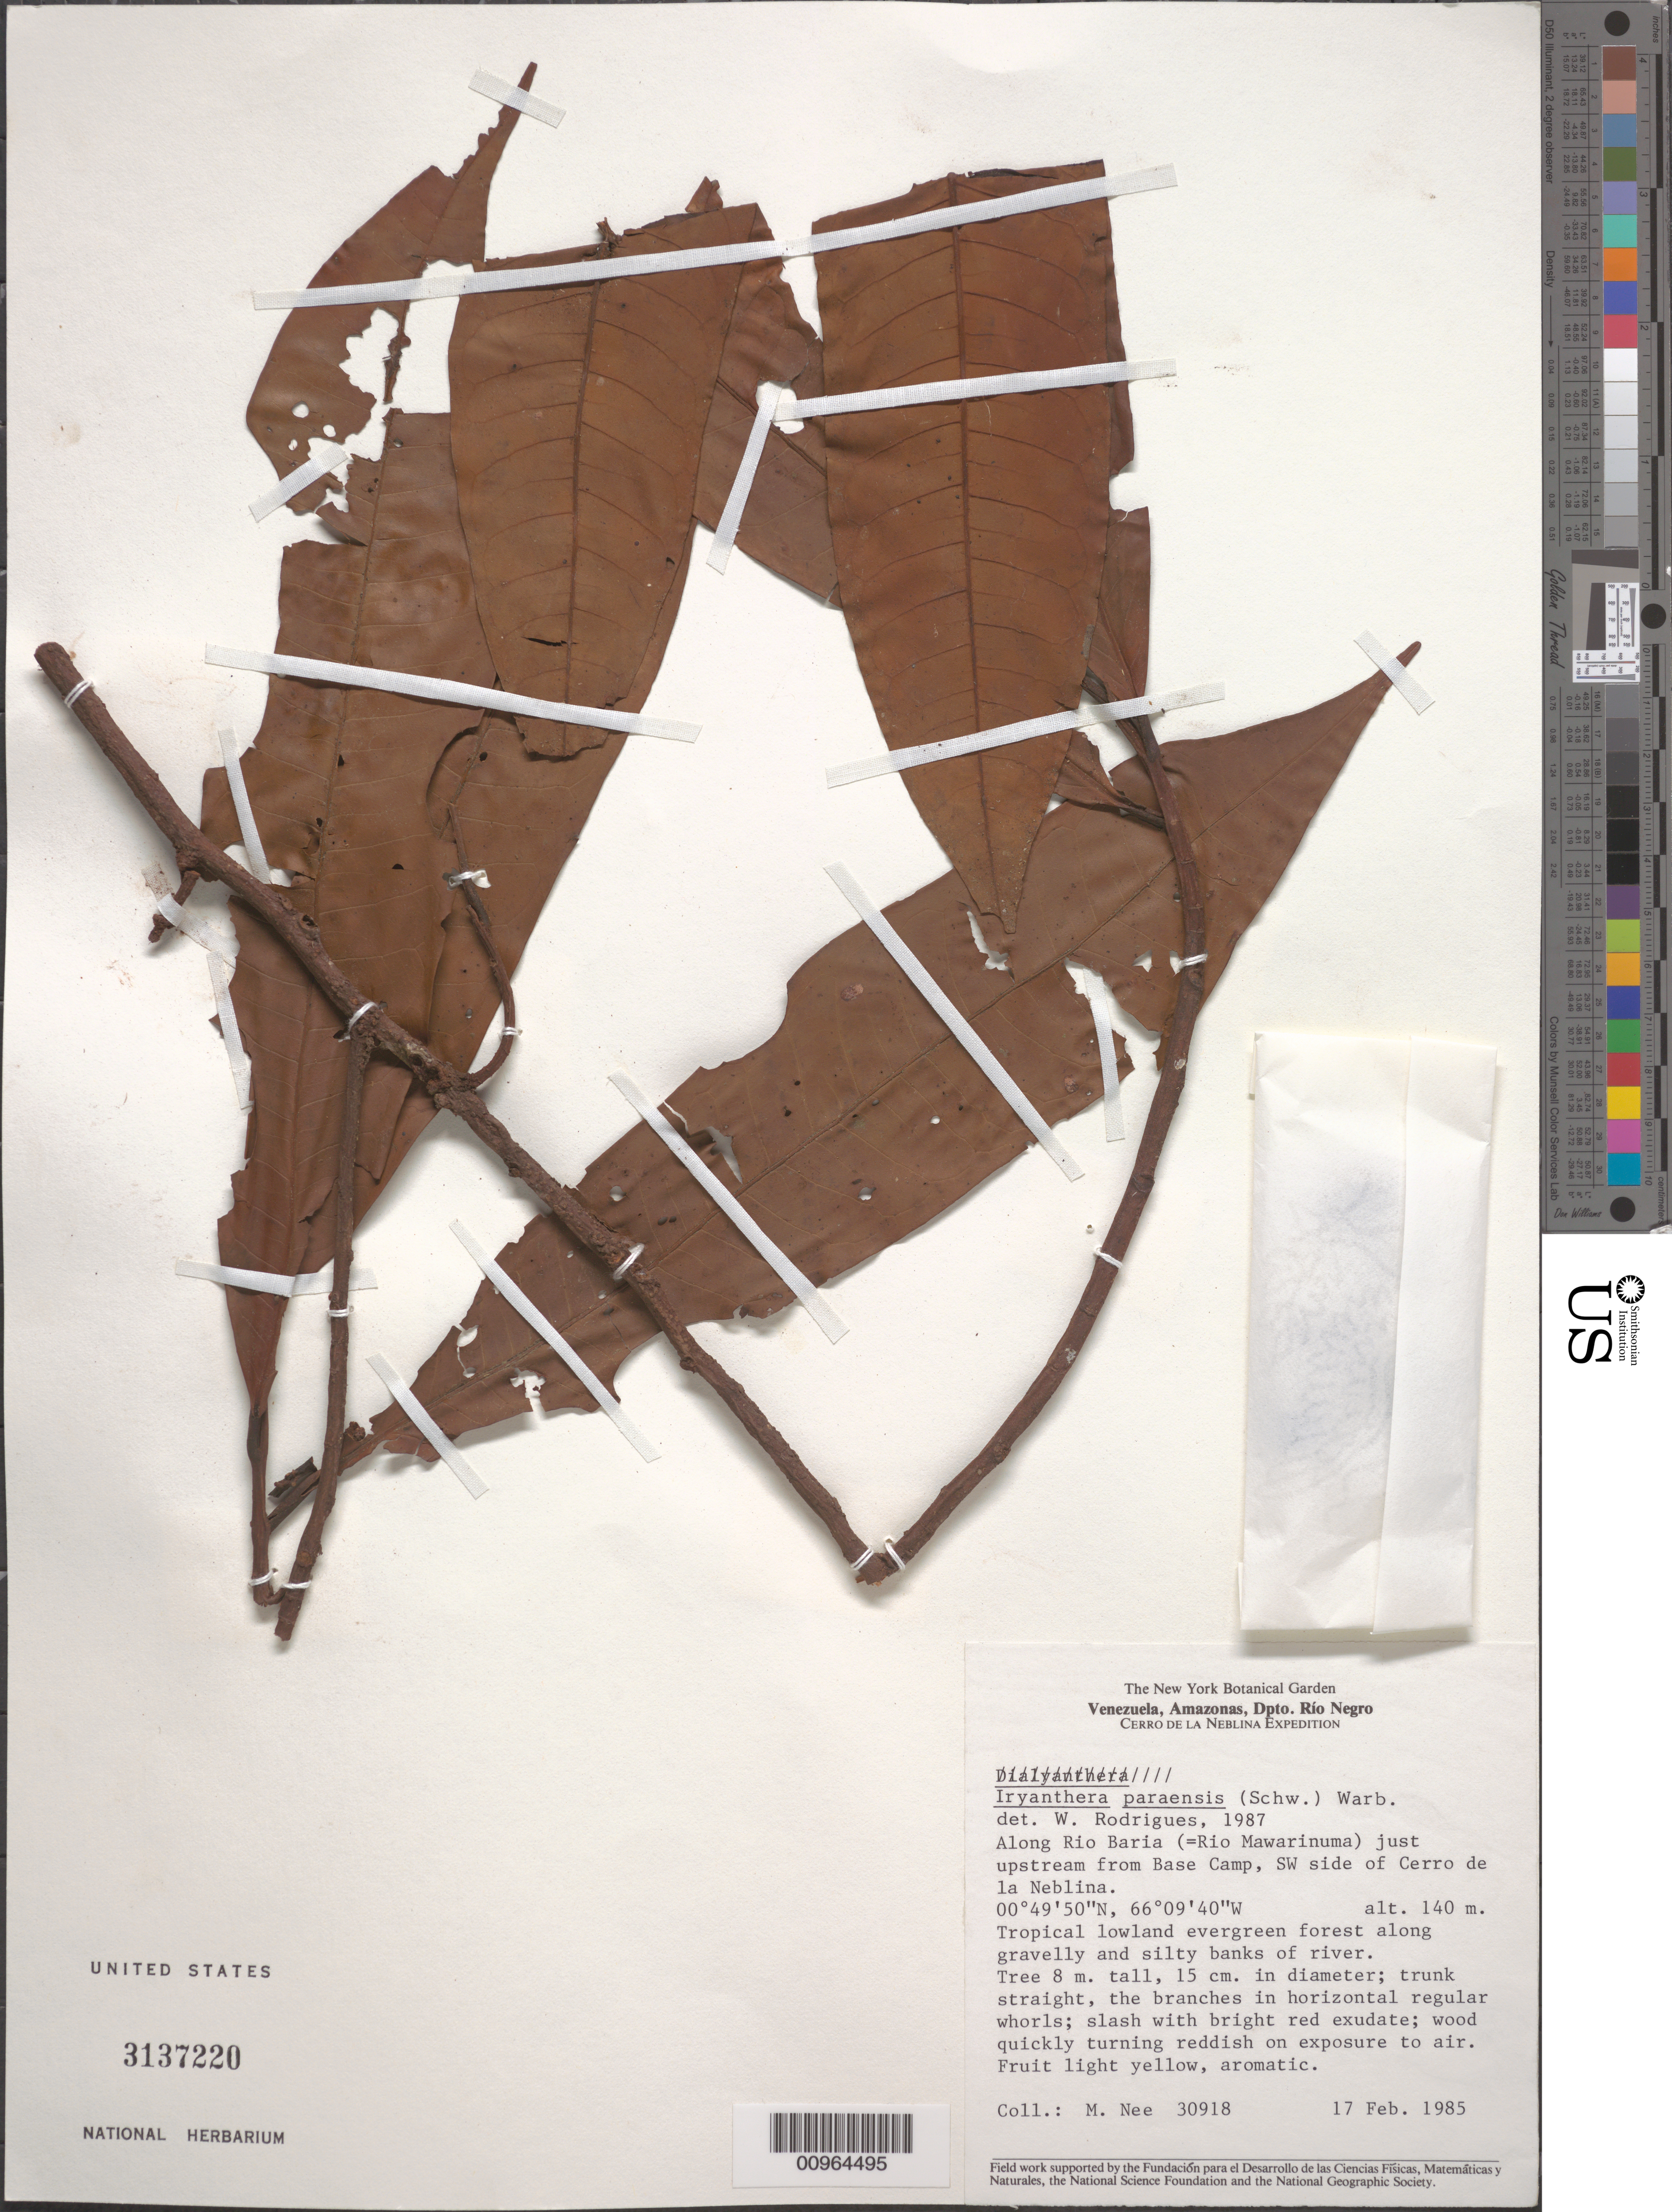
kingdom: Plantae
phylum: Tracheophyta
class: Magnoliopsida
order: Magnoliales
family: Myristicaceae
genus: Iryanthera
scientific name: Iryanthera paraensis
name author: Huber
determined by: Rodrigues, W. A.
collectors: M. Nee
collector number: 30918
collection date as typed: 17-Feb-85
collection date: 1985-02-17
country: Venezuela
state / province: Amazonas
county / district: Río Negro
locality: Río Baria (Río Mawarinuma) just upstream from Base Camp, SW side of Cerro de la Neblina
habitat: Tropical lowland evergreen forest along gravelly and silty banks of river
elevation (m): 140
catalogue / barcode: US 3137220